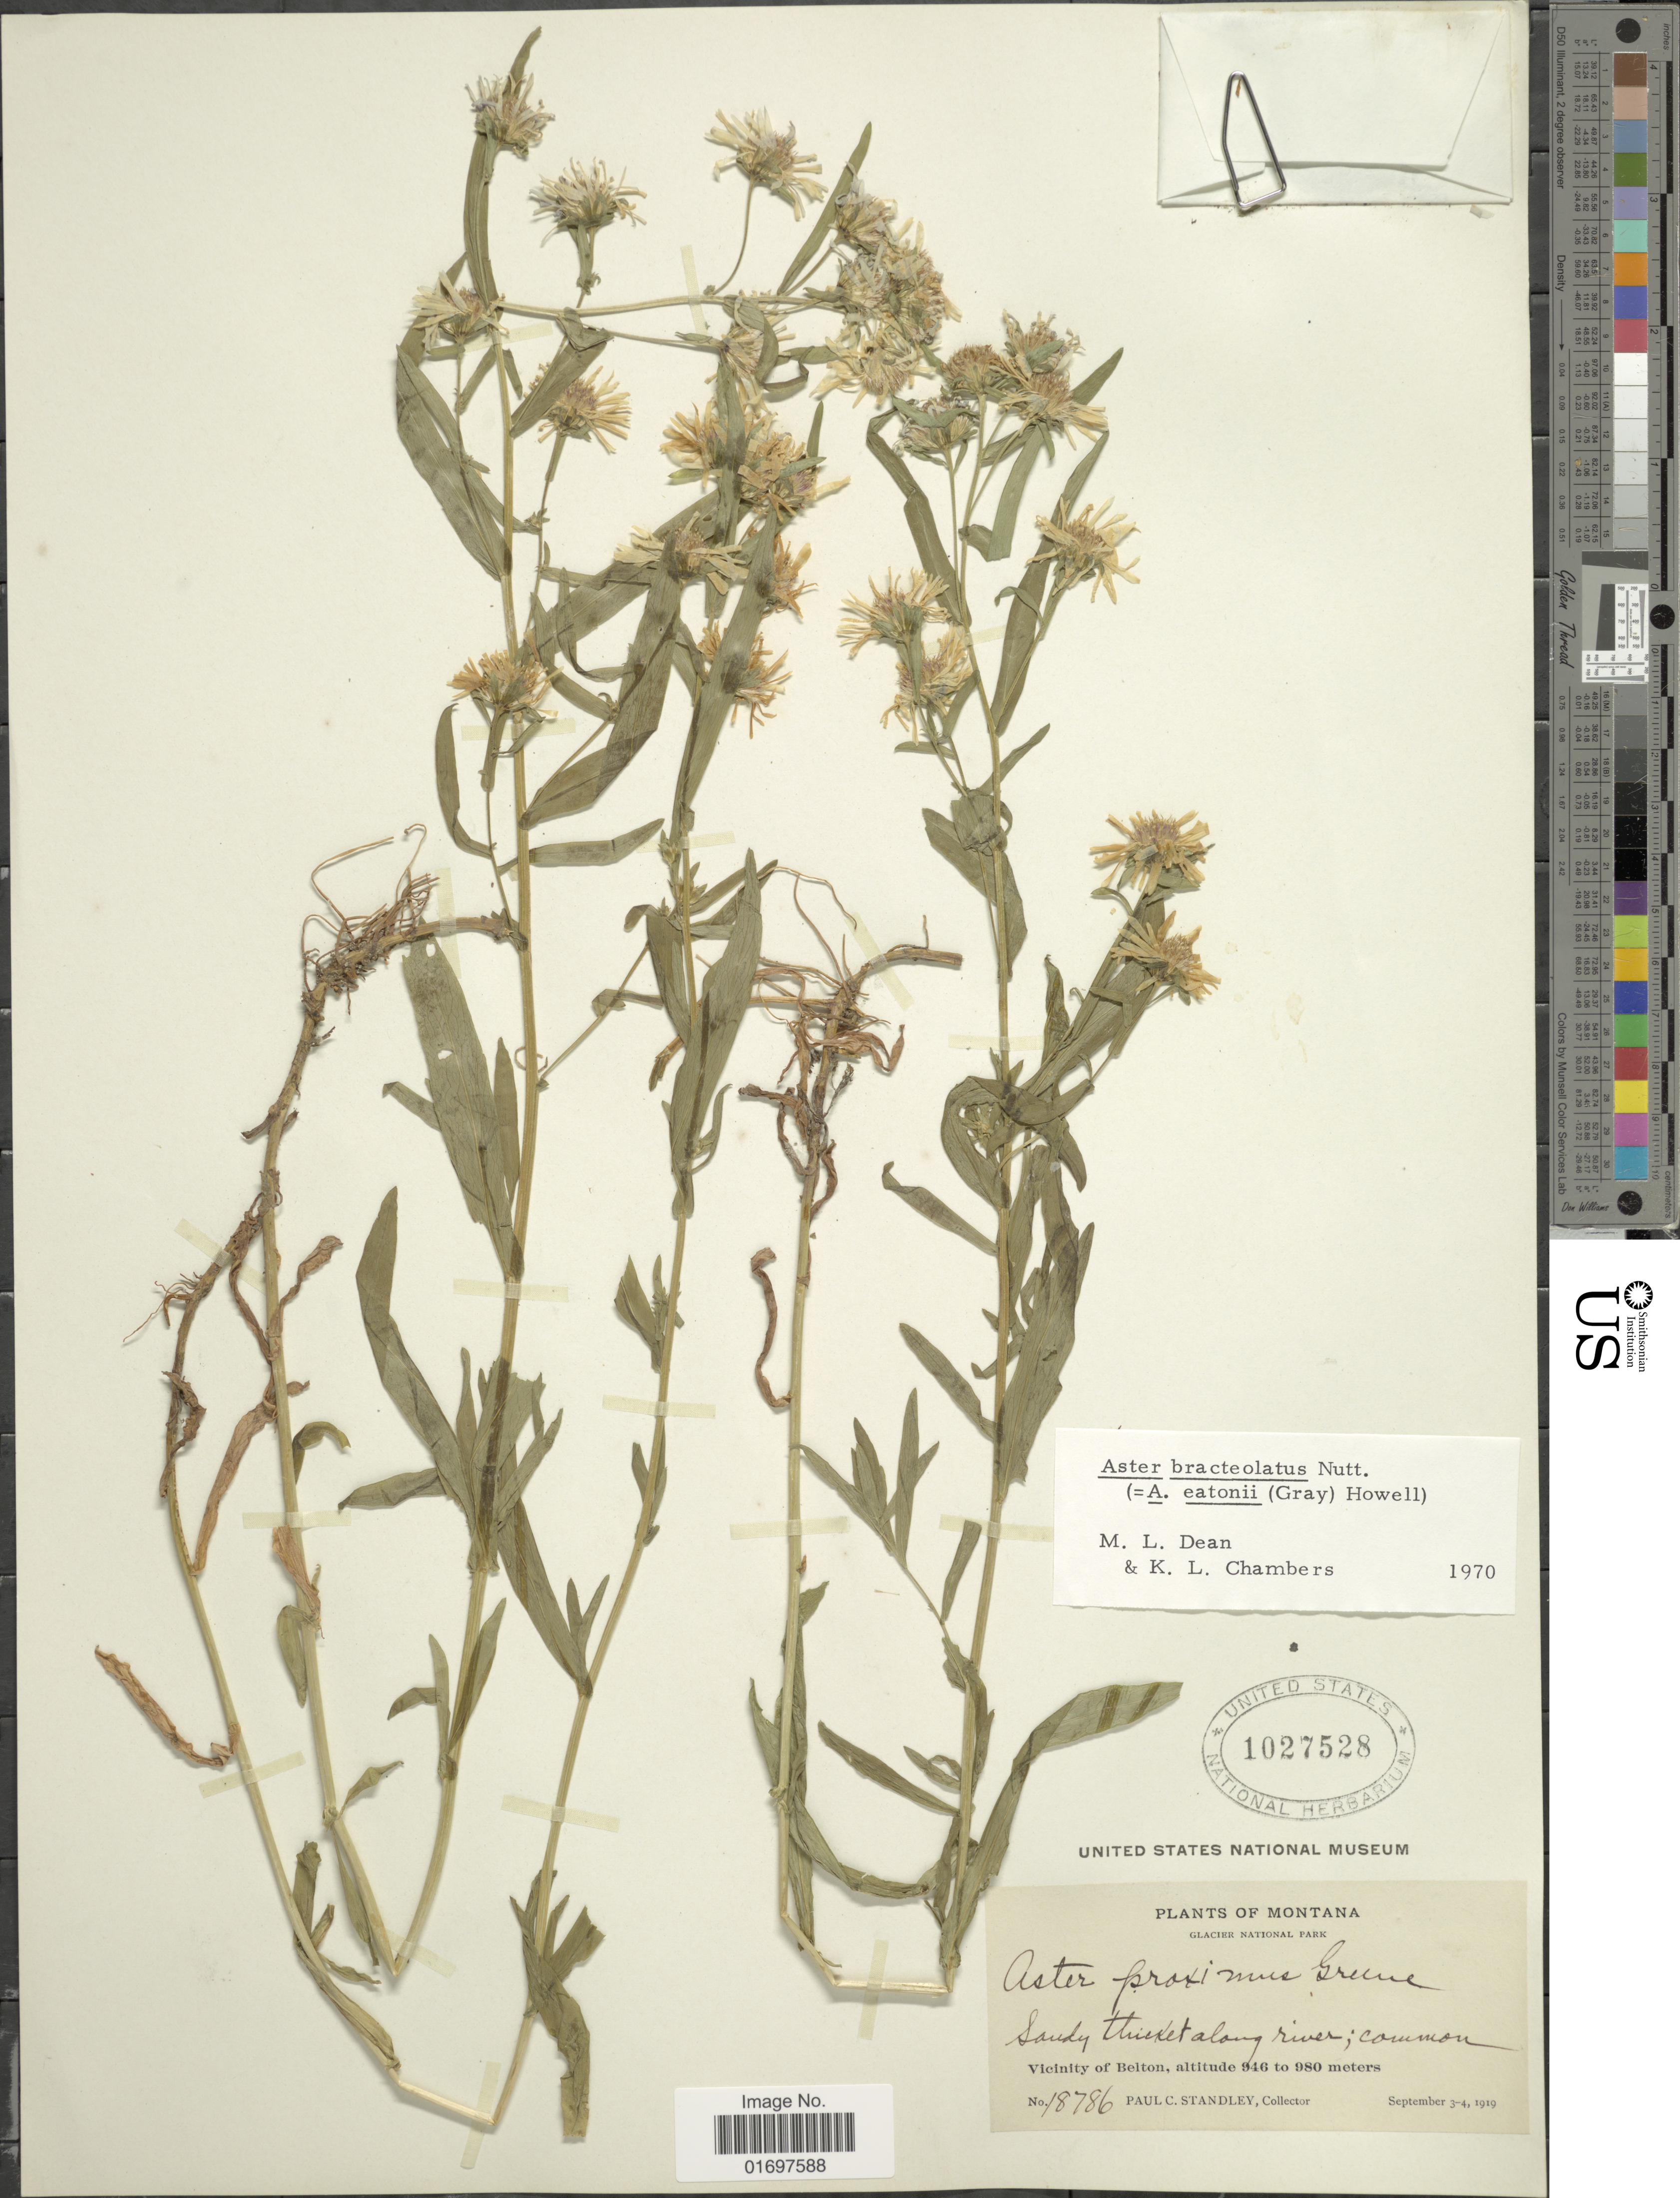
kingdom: Plantae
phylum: Tracheophyta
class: Magnoliopsida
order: Asterales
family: Asteraceae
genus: Symphyotrichum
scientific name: Symphyotrichum bracteolatum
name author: (Nutt.) G.L. Nesom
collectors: P. C. Standley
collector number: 18786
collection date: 1919-09-03/1919-09-04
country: United States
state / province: Montana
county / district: Flathead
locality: Glacier National Park, Sandy Thicket along river, Vicinity of Belton.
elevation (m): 946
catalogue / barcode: US 1027528